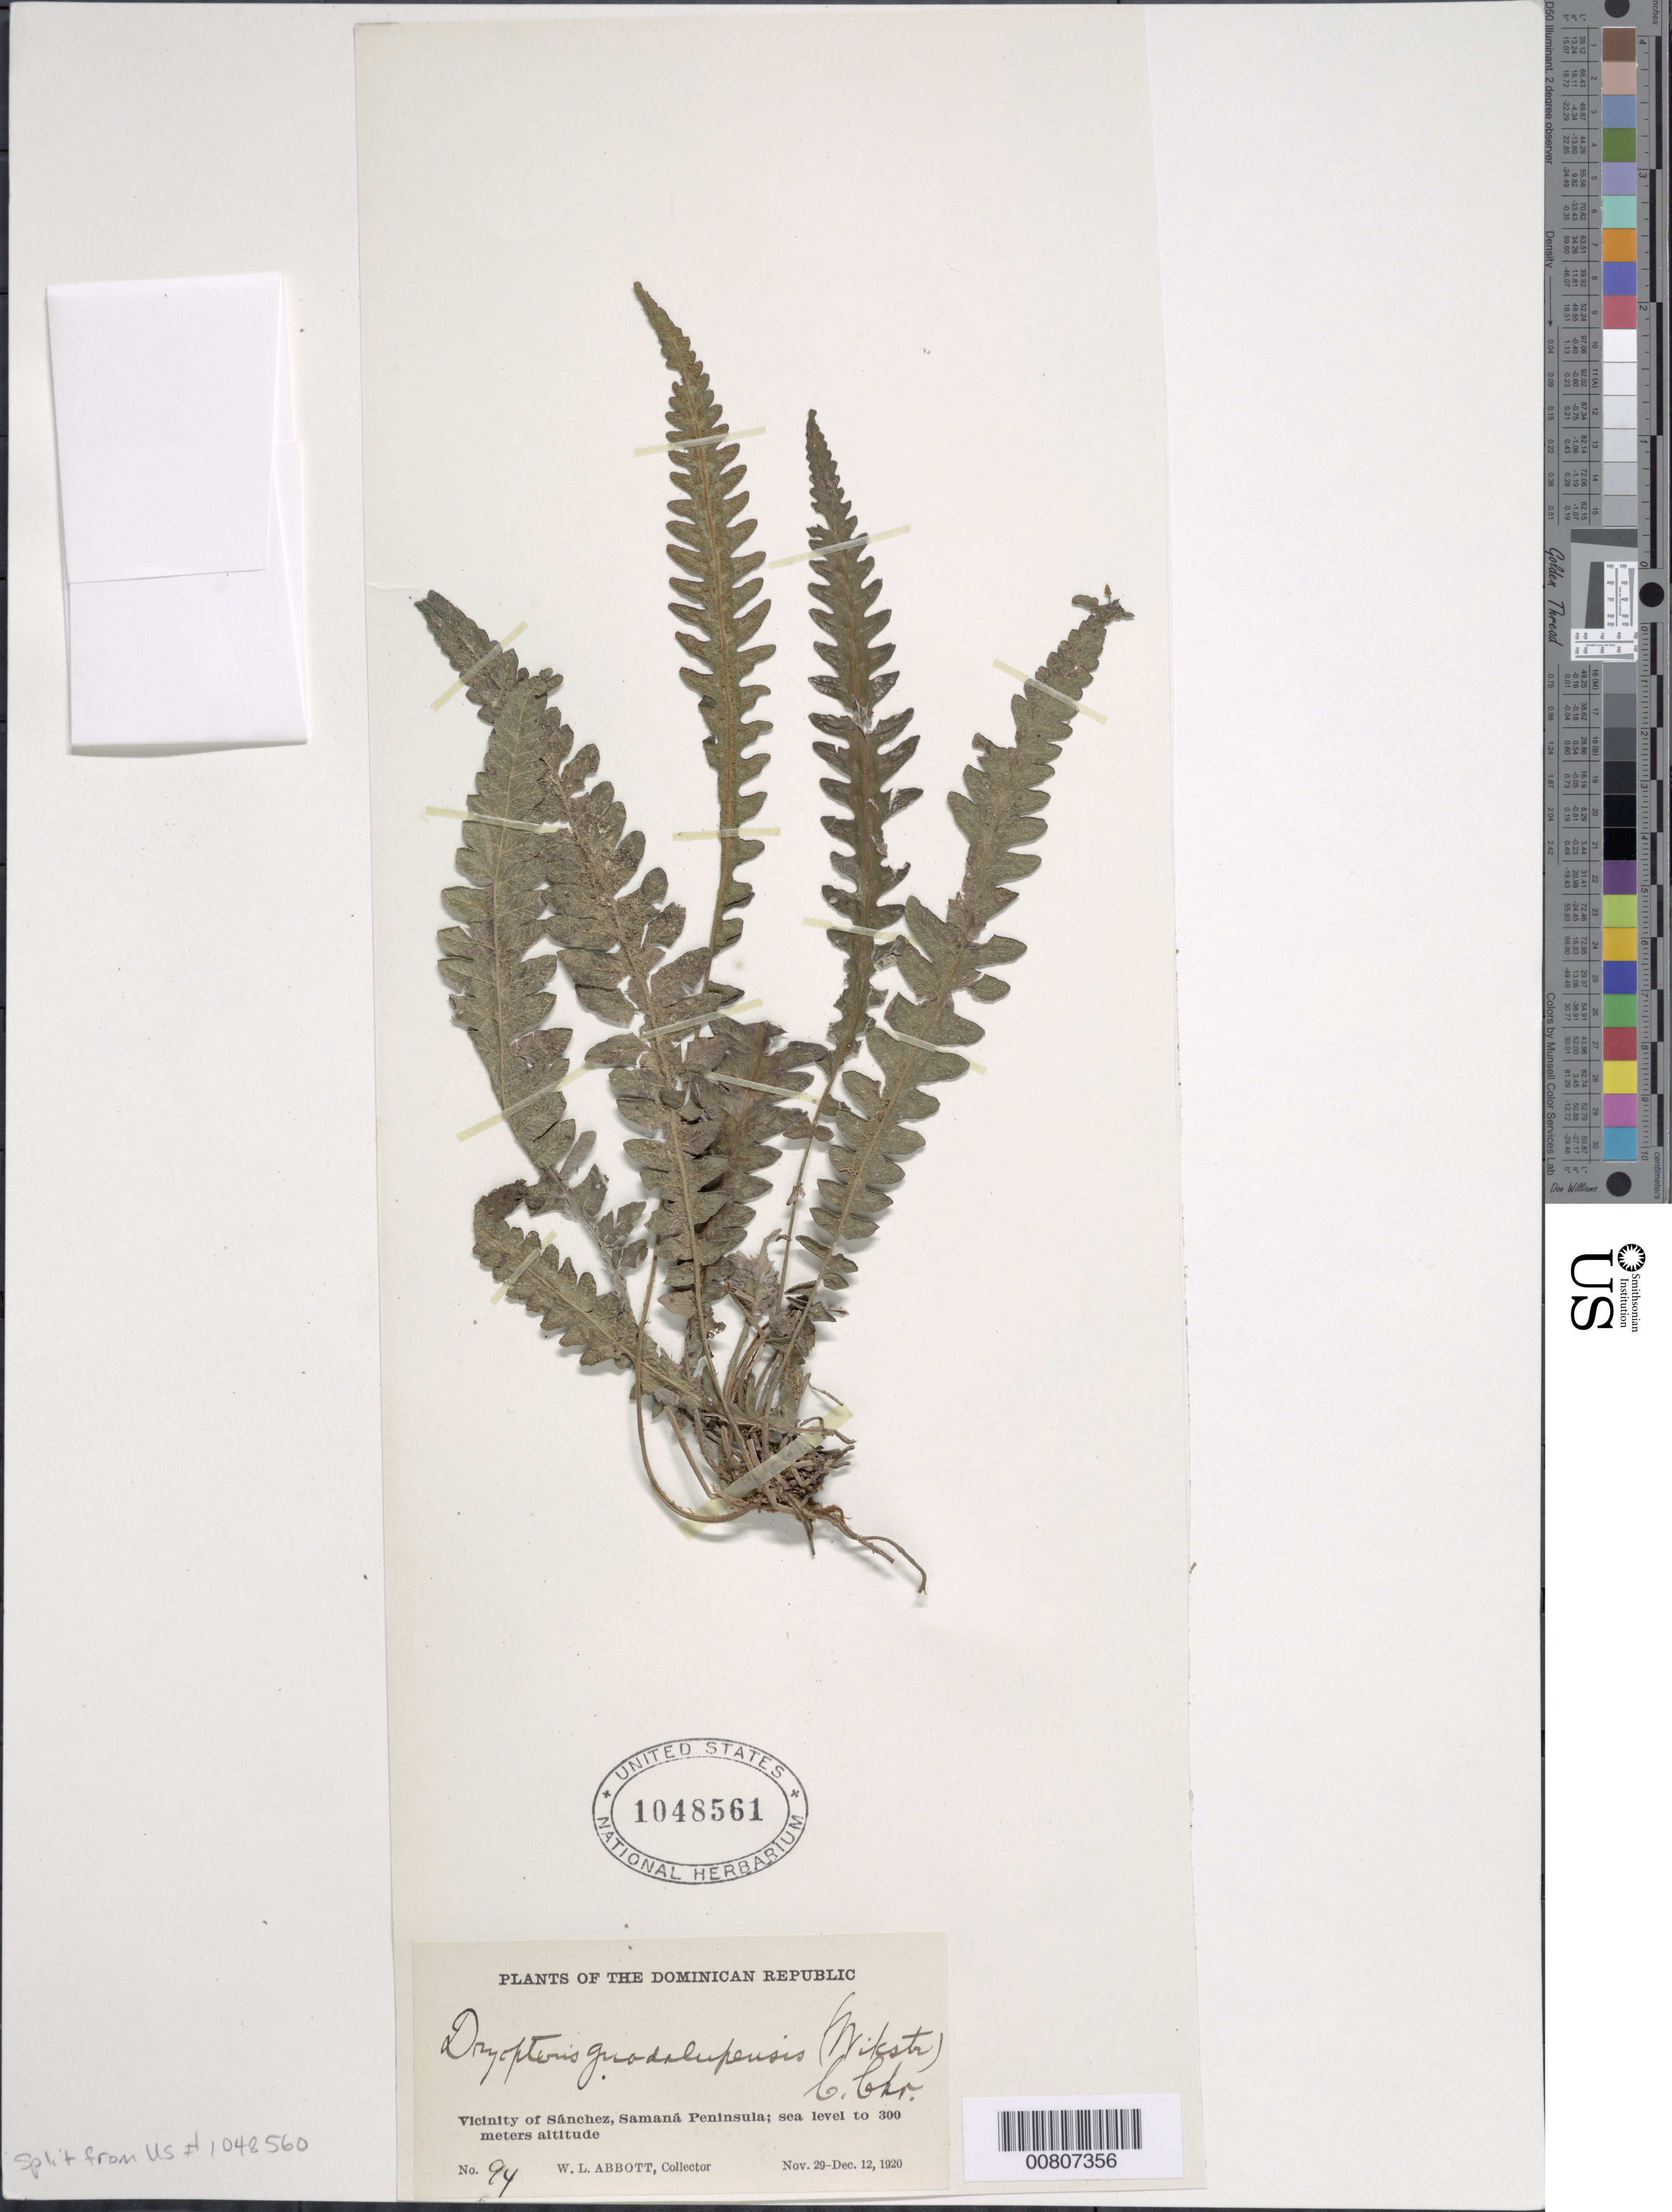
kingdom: Plantae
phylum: Tracheophyta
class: Polypodiopsida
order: Polypodiales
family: Thelypteridaceae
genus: Goniopteris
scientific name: Goniopteris guadelupensis (Wikstr.) comb. nov., ined 2015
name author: (Wikstr.)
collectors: W. L. Abbott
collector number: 94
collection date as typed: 29 Nov 1920 to 12 Dec 1920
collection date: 1920-11-29/1920-12-12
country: Dominican Republic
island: Hispaniola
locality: Sánchez vicinity, Samaná Peninsula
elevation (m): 0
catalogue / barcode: US 1048561